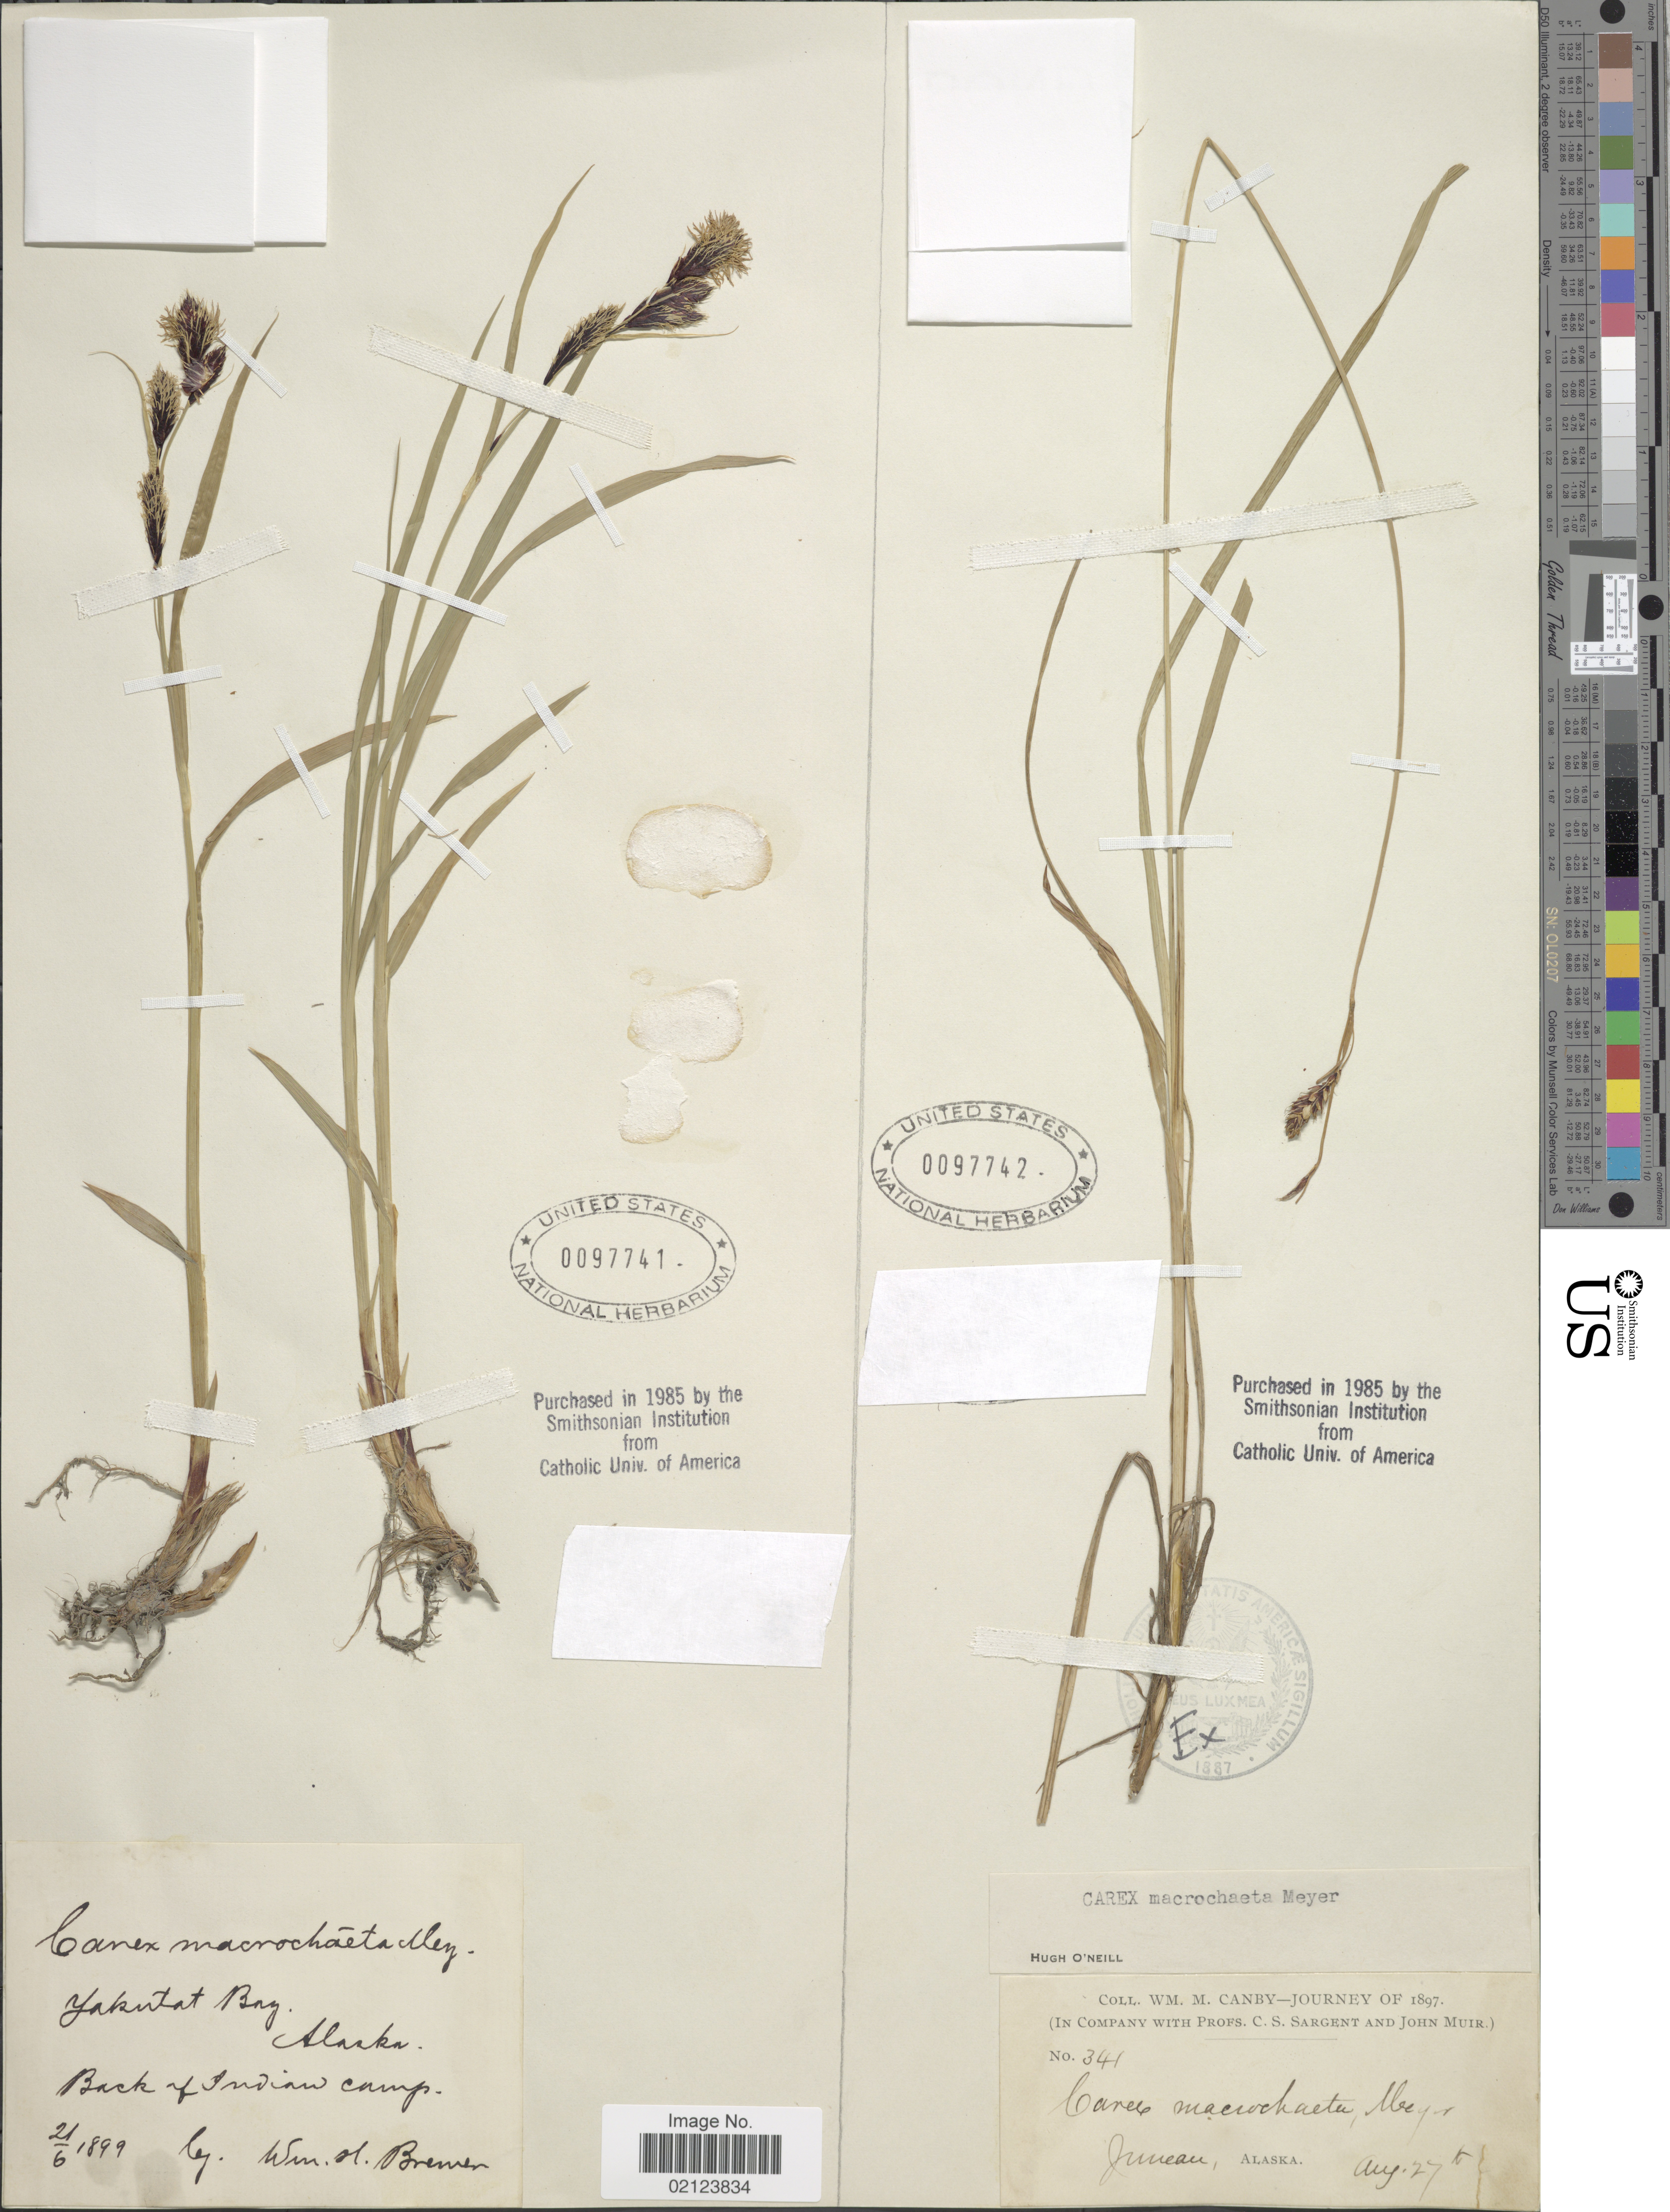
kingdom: Plantae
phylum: Tracheophyta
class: Liliopsida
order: Poales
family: Cyperaceae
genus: Carex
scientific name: Carex macrochaeta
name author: C.A. Mey.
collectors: W. H. Brewer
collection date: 1899-06-21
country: United States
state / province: Alaska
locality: Yakutat Bog, Back of Indian Camp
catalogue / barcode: US 97741